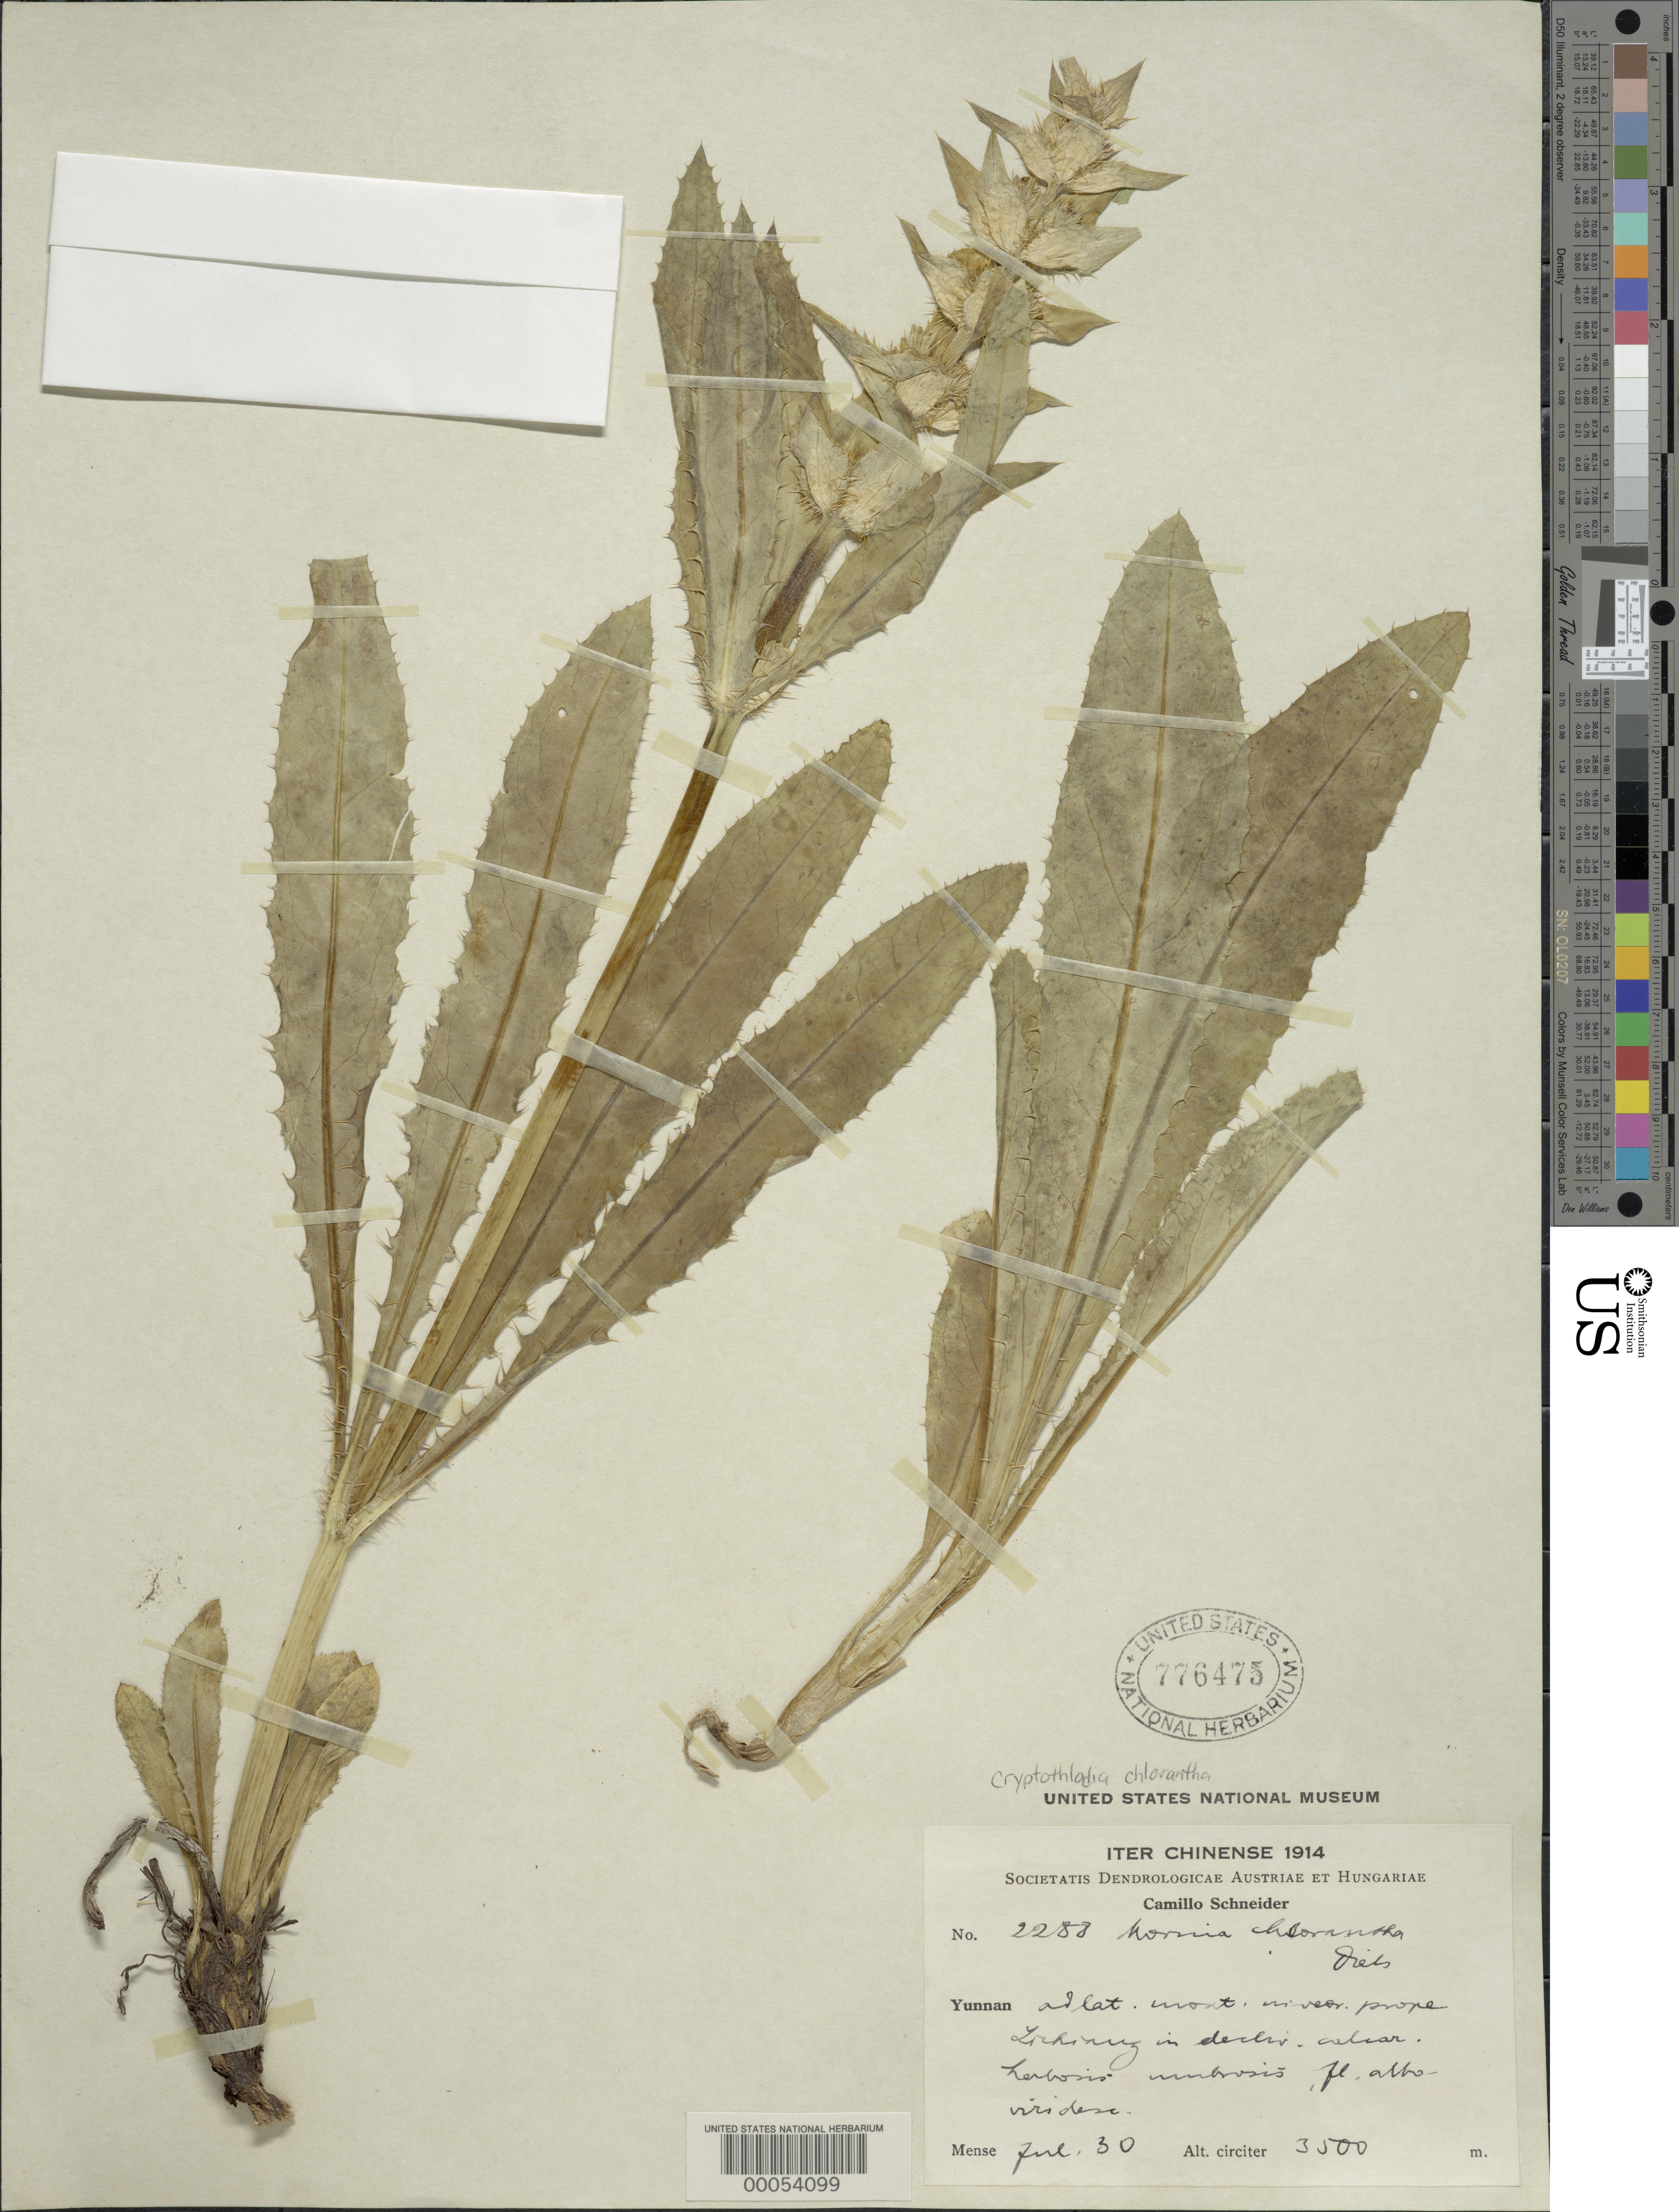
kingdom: Plantae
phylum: Tracheophyta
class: Magnoliopsida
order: Dipsacales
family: Caprifoliaceae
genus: Cryptothladia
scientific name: Cryptothladia chlorantha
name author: (Diels) M.J. Cannon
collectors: C. K. Schneider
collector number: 2258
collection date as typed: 30 Jun 1914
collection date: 1914-06-30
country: China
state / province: Yunnan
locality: Lichiang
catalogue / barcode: US 776475